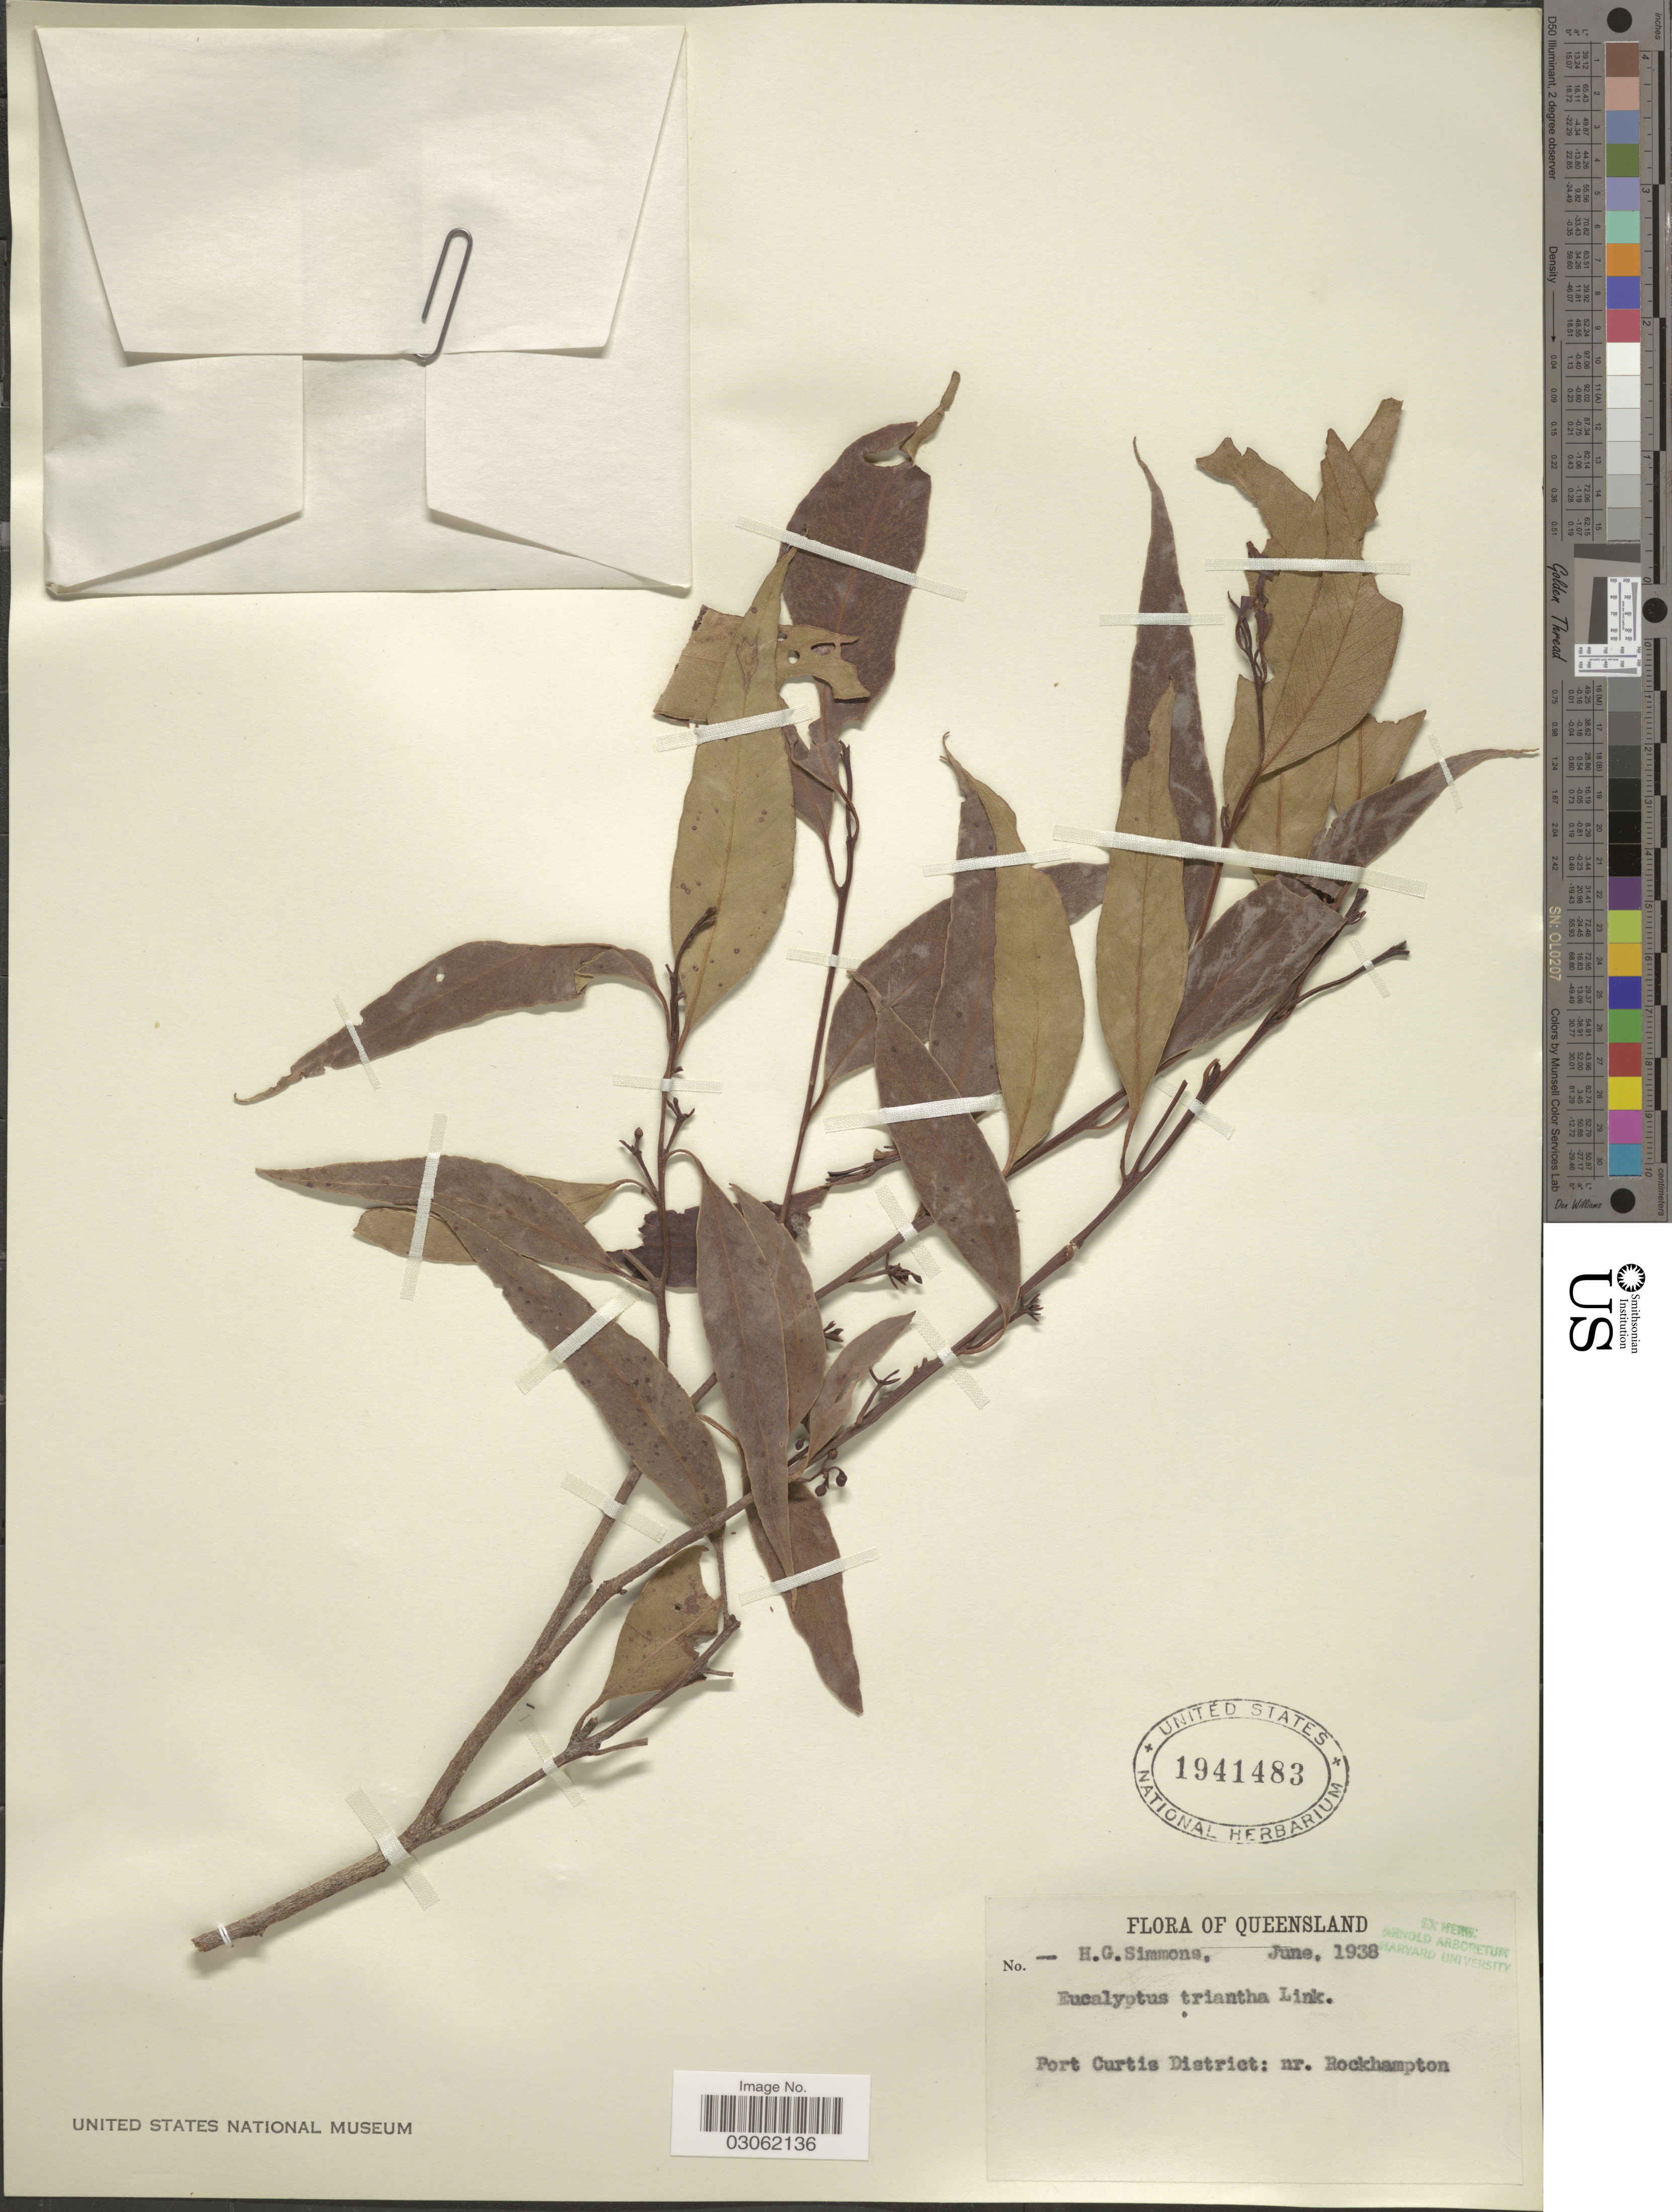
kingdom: Plantae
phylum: Tracheophyta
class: Magnoliopsida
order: Myrtales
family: Myrtaceae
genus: Eucalyptus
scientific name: Eucalyptus triantha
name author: Link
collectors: H. Simmons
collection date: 1938-06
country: Australia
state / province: Queensland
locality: Port Curtis District: nr. Rockhampton.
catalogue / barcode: US 1941483